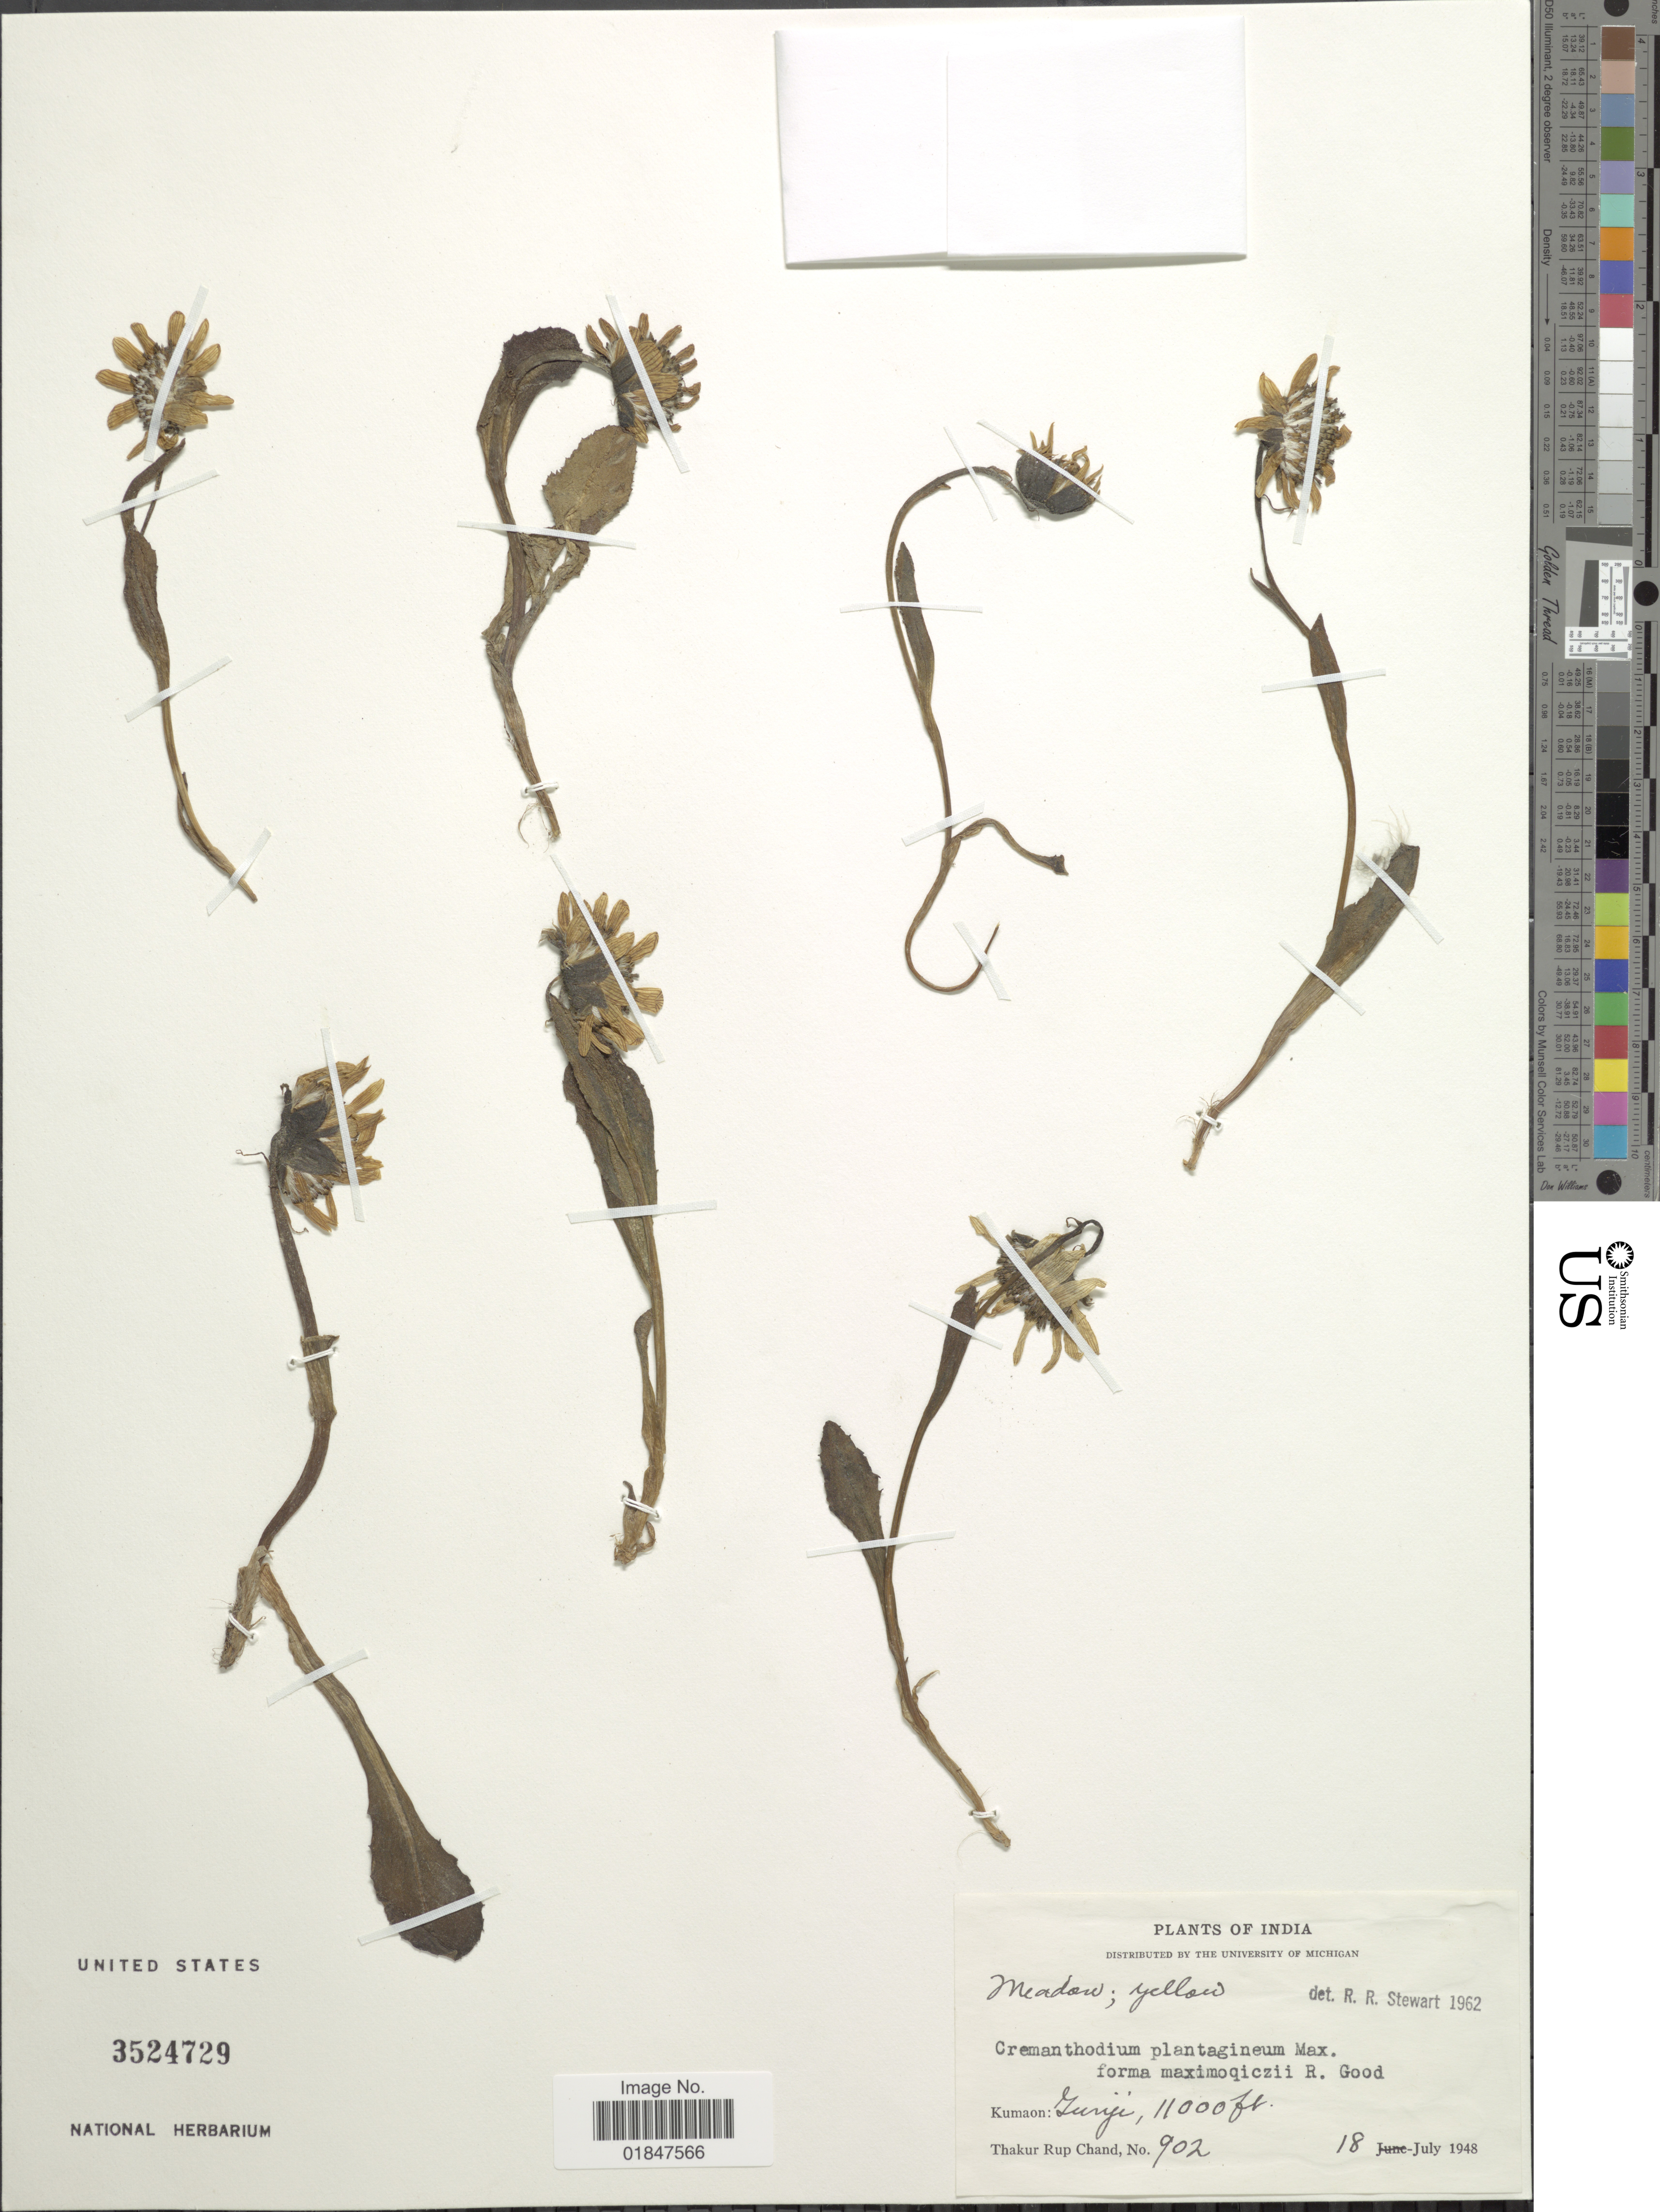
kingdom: Plantae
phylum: Tracheophyta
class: Magnoliopsida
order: Asterales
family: Asteraceae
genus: Cremanthodium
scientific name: Cremanthodium ellisii var. ellisii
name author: (Hook. f.) Kitam.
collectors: T. R. Chand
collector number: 902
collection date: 1948-07-18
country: India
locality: Kumaon: Turyi [interpreted]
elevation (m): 3353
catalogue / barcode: US 3524729